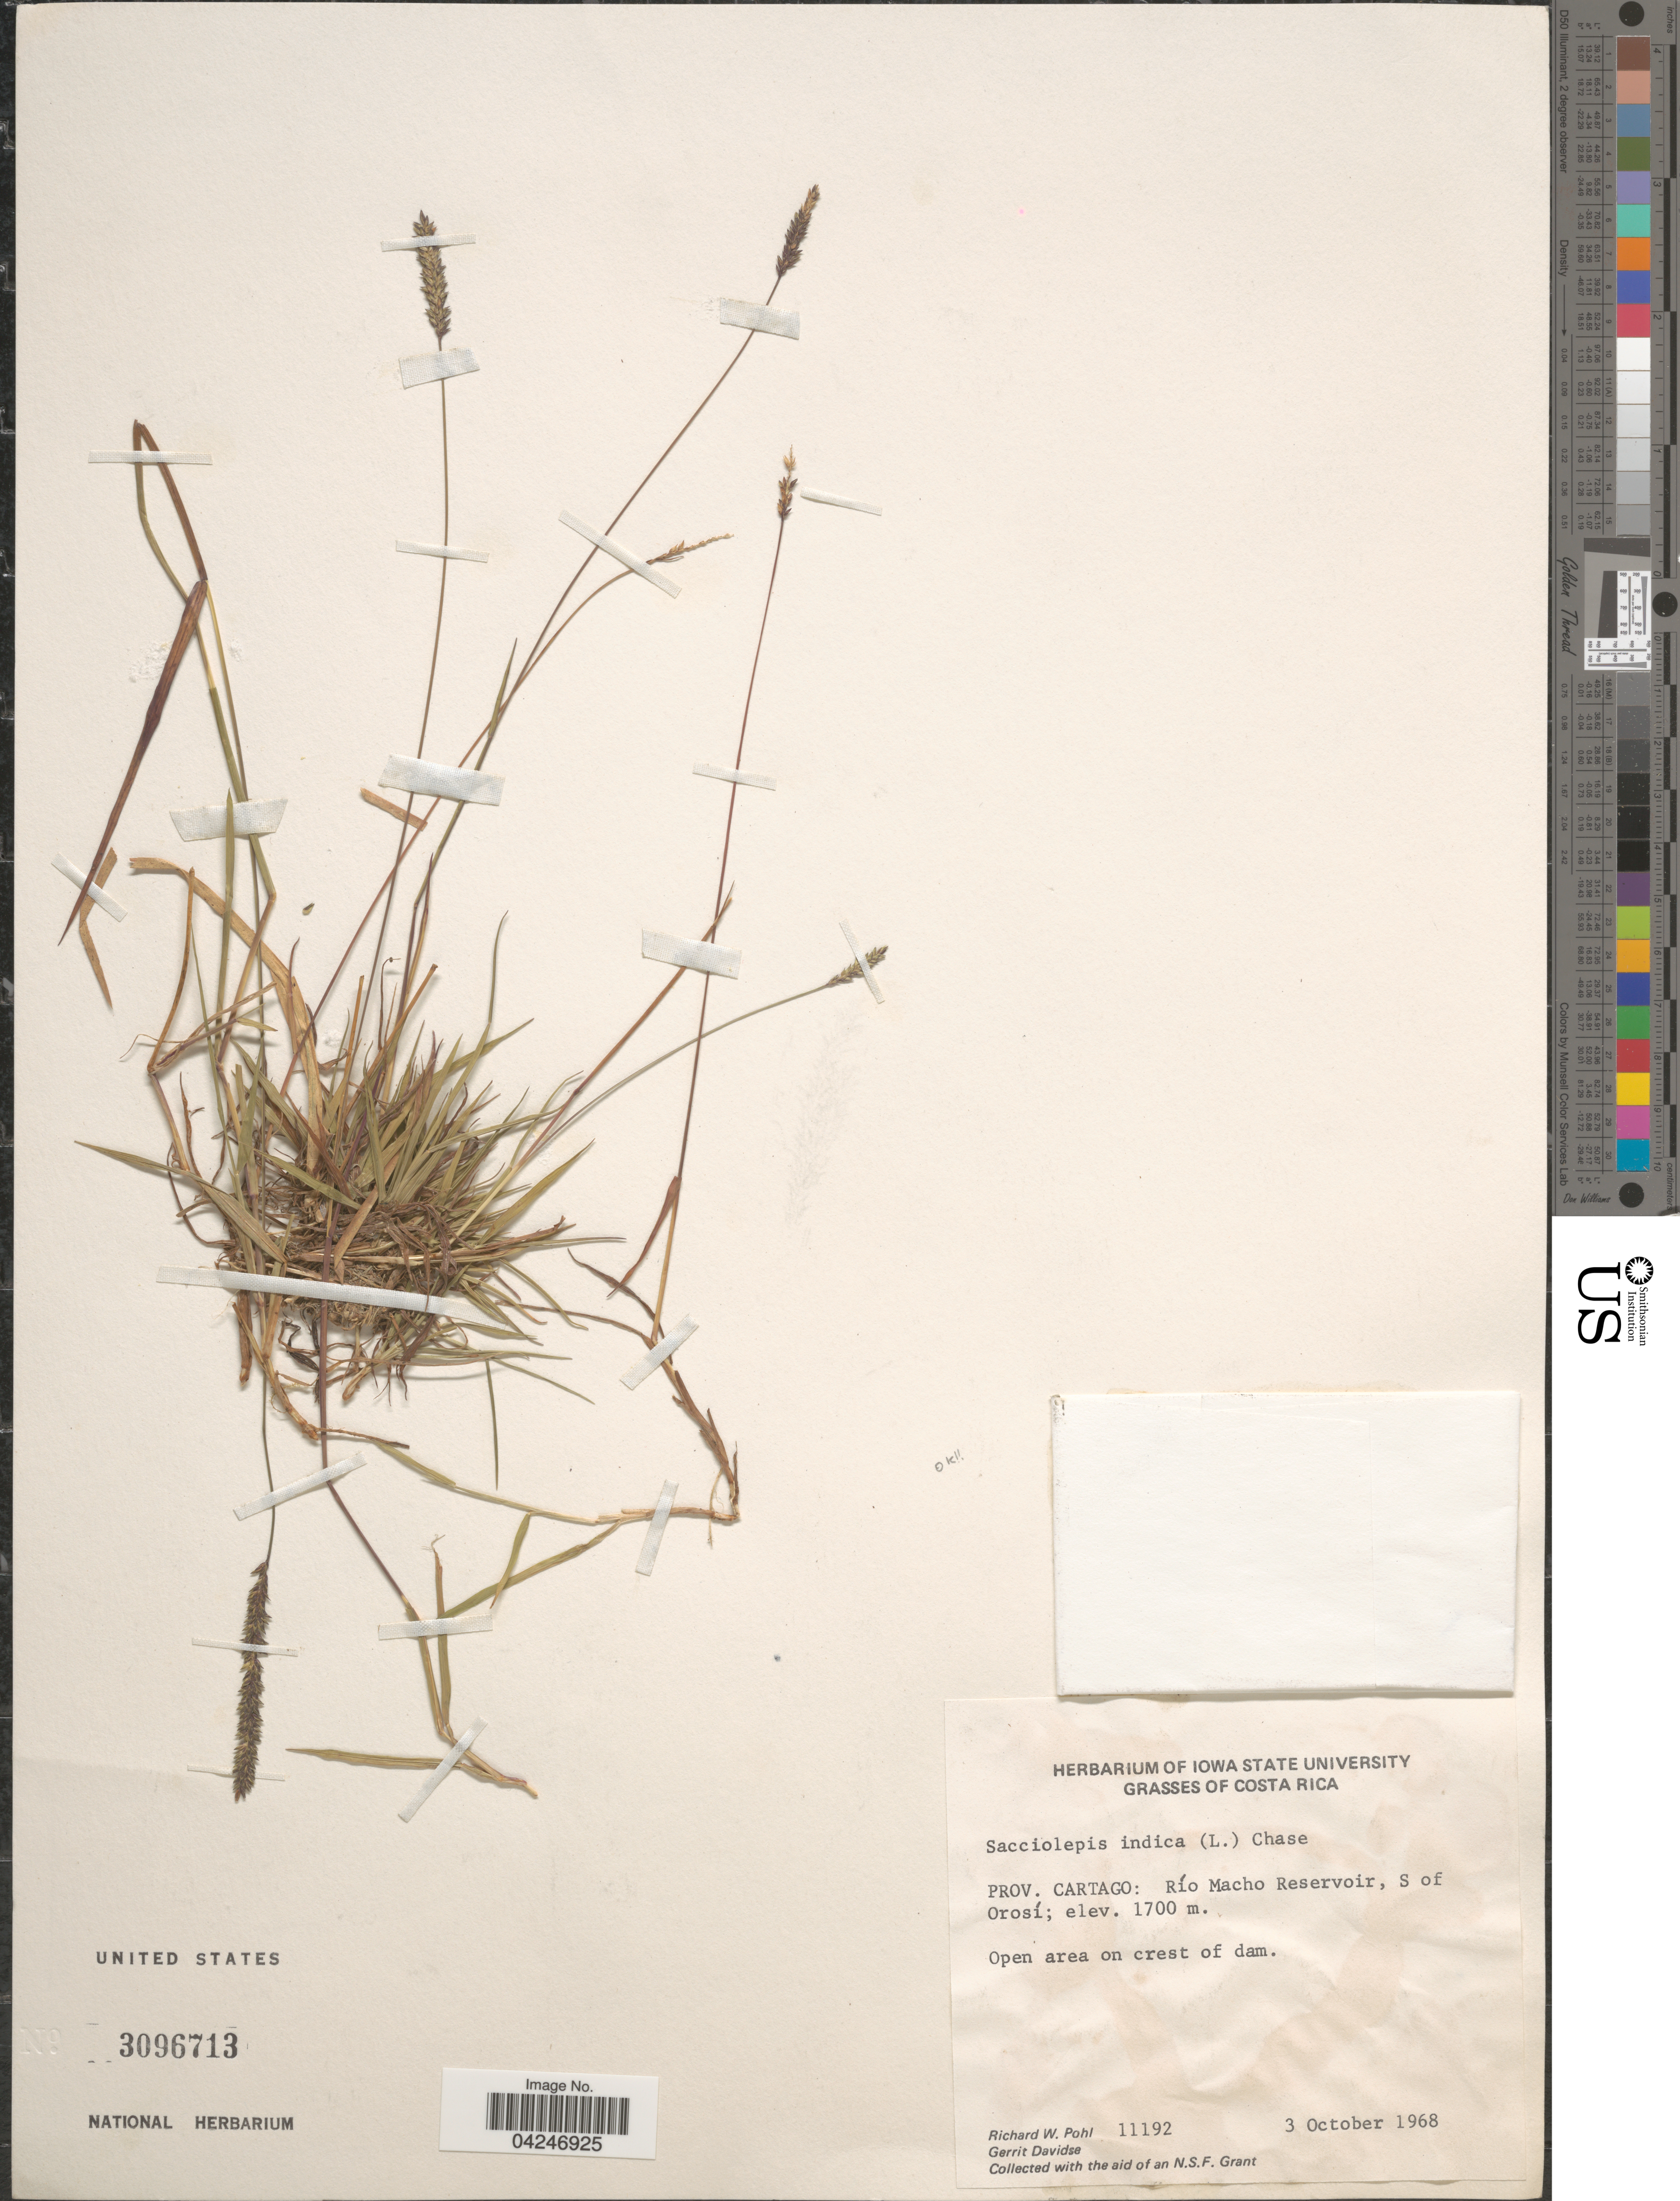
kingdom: Plantae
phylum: Tracheophyta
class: Liliopsida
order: Poales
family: Poaceae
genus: Sacciolepis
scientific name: Sacciolepis indica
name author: (L.) Chase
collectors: R. W. Pohl & G. Davidse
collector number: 11192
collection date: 1968-10-03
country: Costa Rica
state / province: Cartago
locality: Río Macho Reservoir, S of Orosí.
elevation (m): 1700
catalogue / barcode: US 3096713